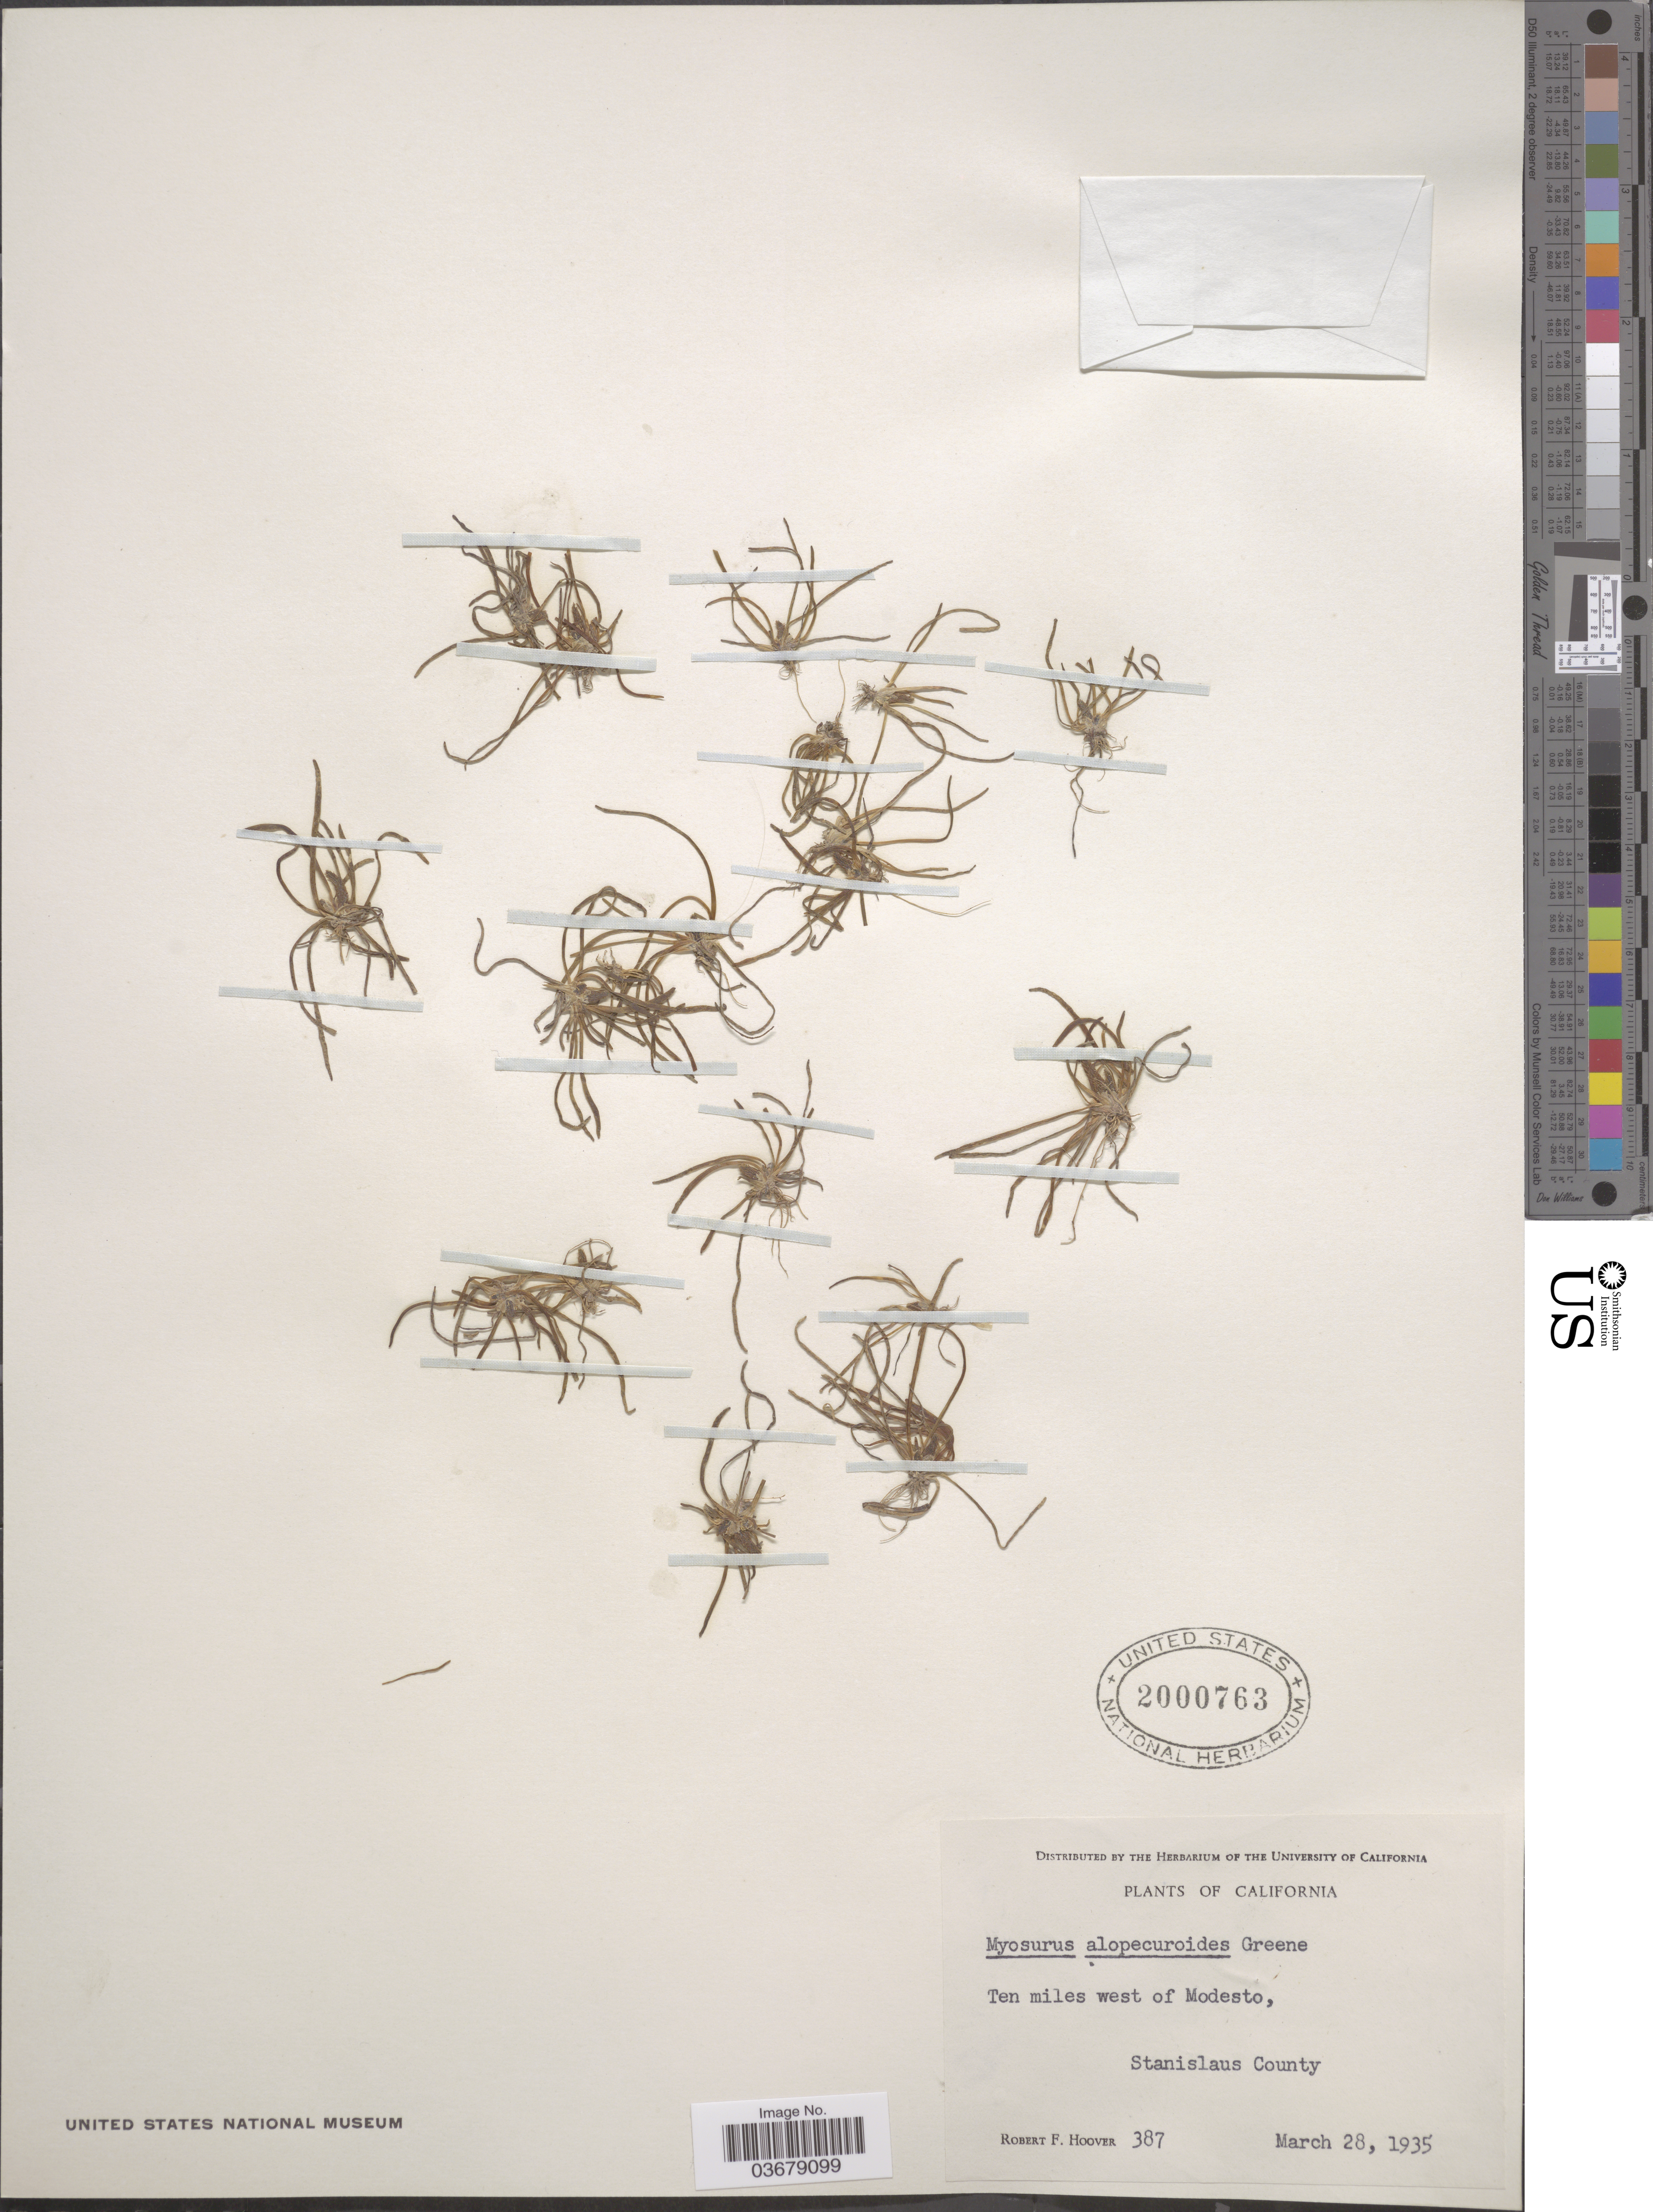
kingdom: Plantae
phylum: Tracheophyta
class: Magnoliopsida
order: Ranunculales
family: Ranunculaceae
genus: Myosurus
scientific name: Myosurus minimus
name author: L.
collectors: R. F. Hoover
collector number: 387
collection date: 1935-03-28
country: United States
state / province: California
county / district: Stanislaus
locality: Ten miles west of Modesto, Stanislaus County.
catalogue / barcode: US 2000763